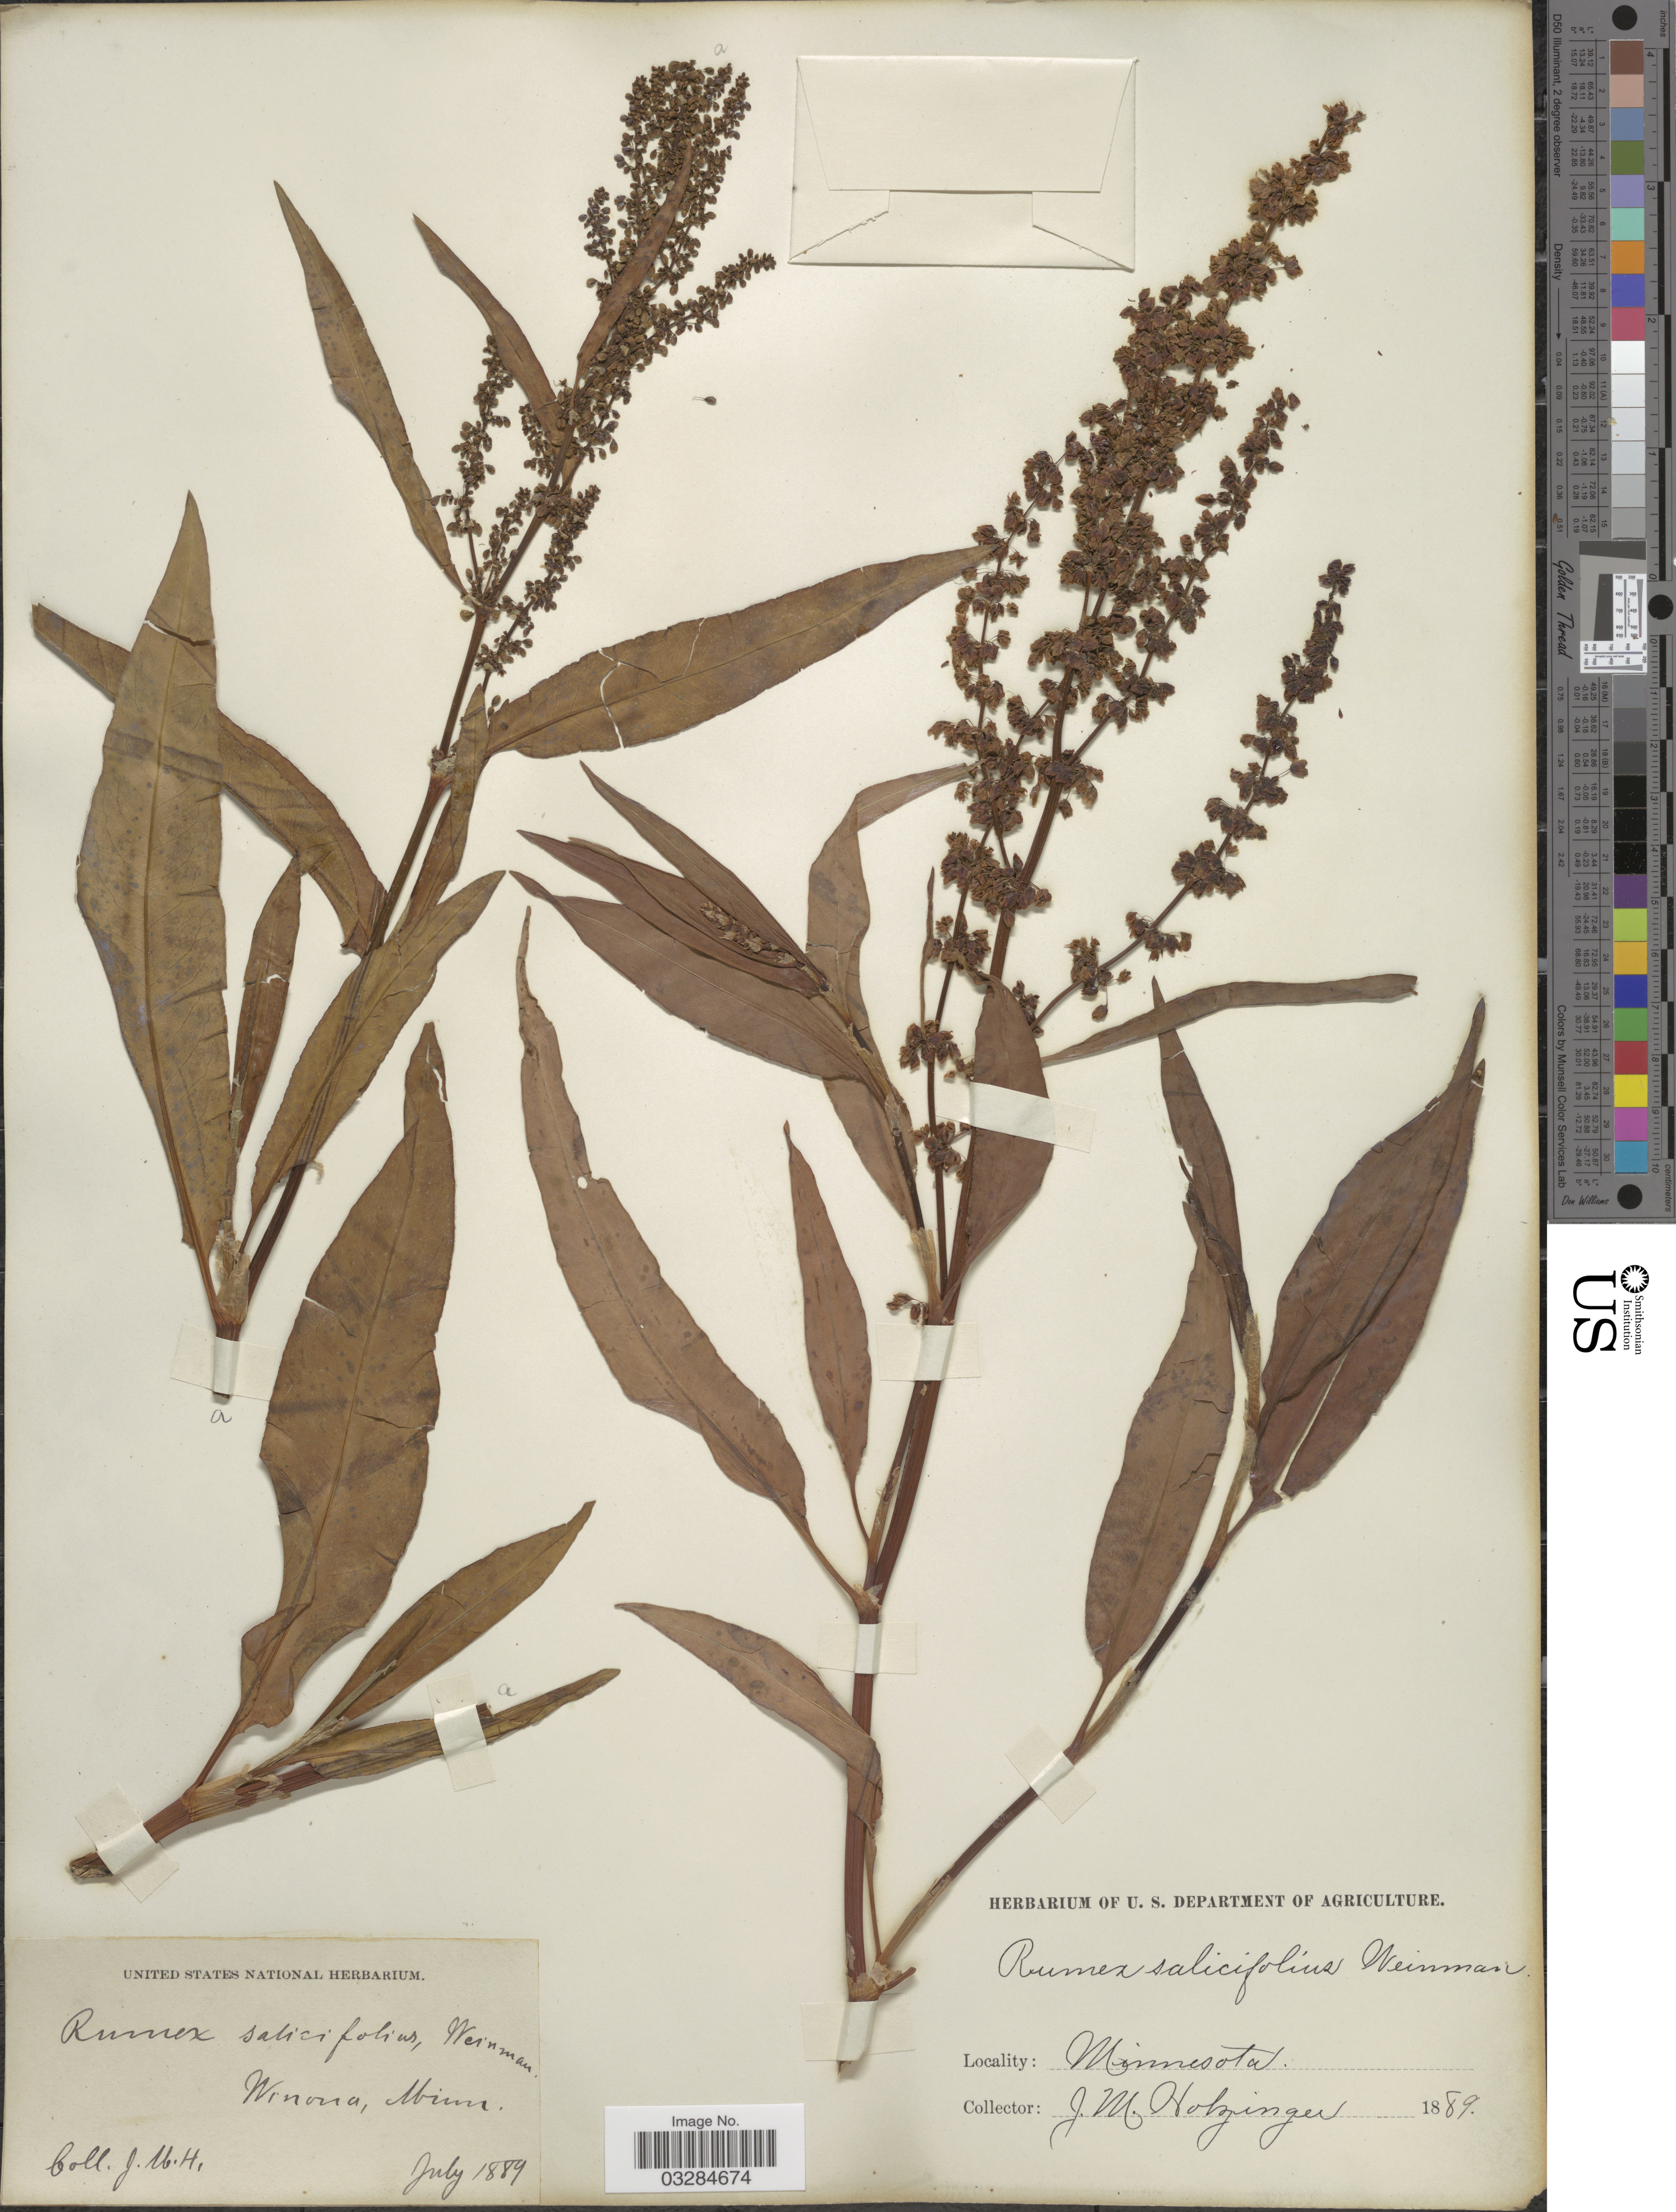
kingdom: Plantae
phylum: Tracheophyta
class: Magnoliopsida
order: Caryophyllales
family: Polygonaceae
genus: Rumex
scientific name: Rumex triangulivalvis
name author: (Danser) Rech. f.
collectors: J. M. Holzinger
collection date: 1889-07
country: United States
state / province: Minnesota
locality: Winona.